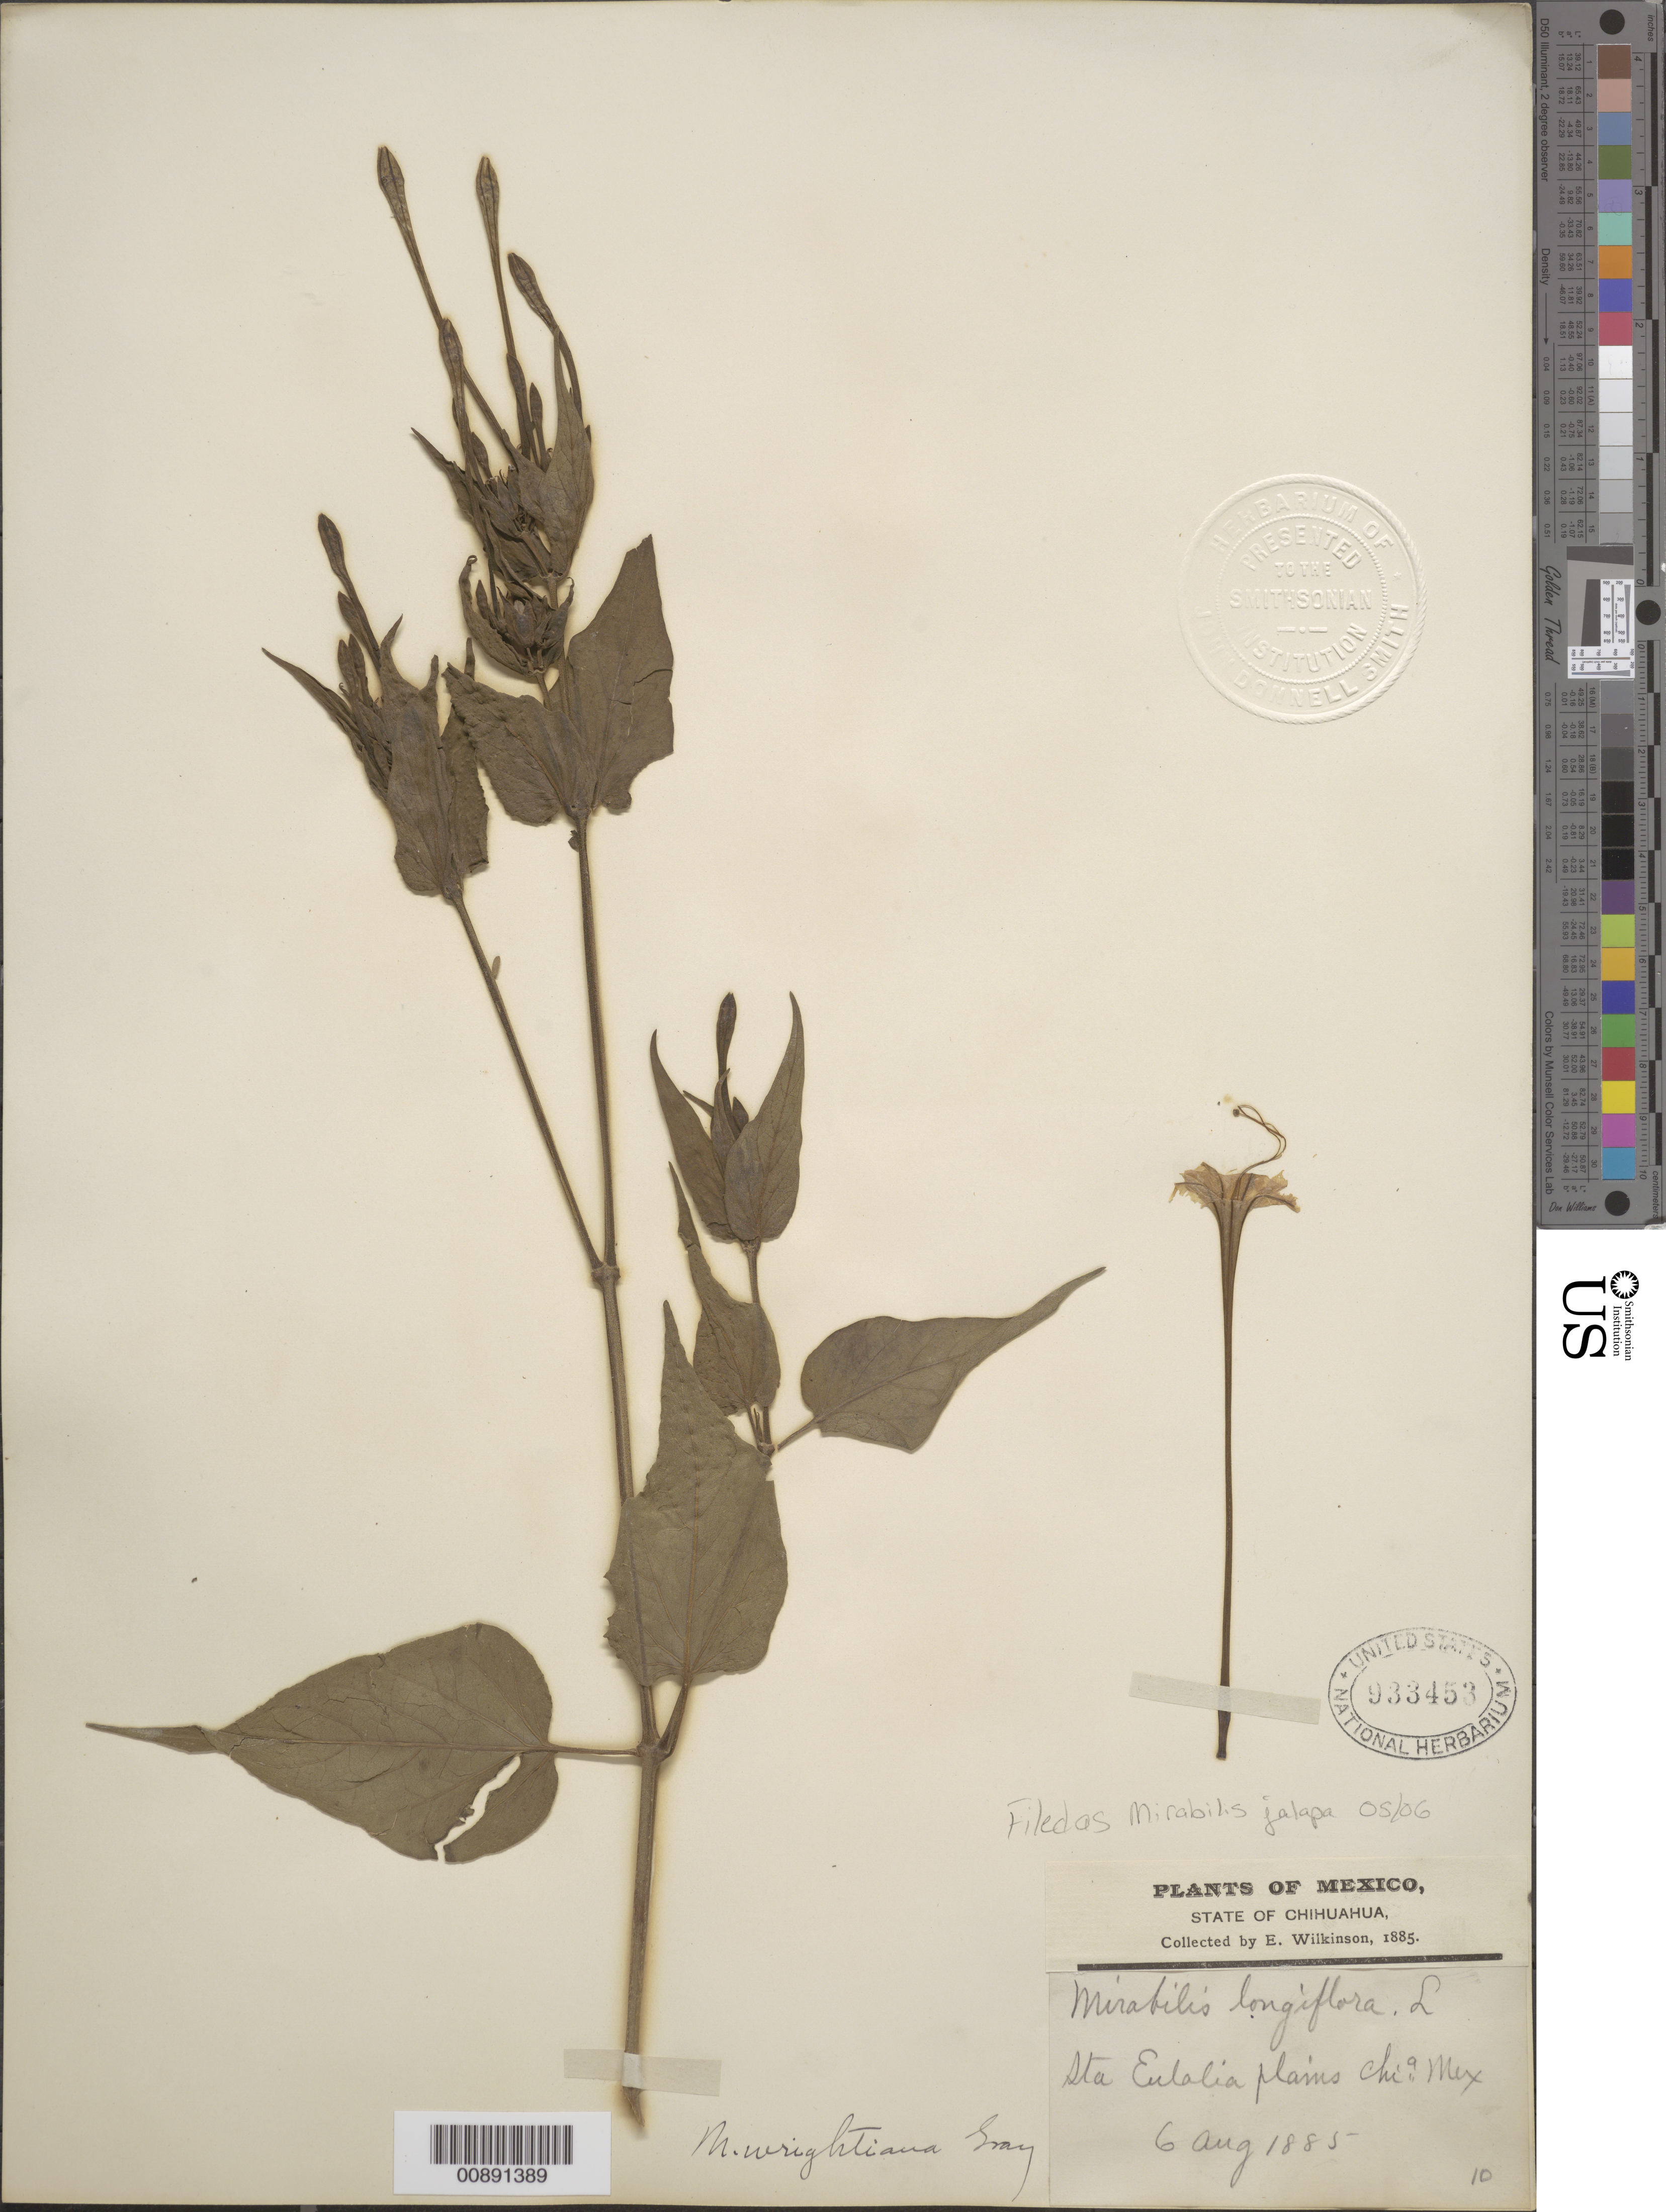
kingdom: Plantae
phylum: Tracheophyta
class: Magnoliopsida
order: Caryophyllales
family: Nyctaginaceae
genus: Mirabilis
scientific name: Mirabilis jalapa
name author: L.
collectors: E. Wilkinson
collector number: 10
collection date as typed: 06 Aug 1885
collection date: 1885-08-06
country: Mexico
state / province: Chihuahua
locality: Sta. Eulalia plains, Chihuahua.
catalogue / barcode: US 933453